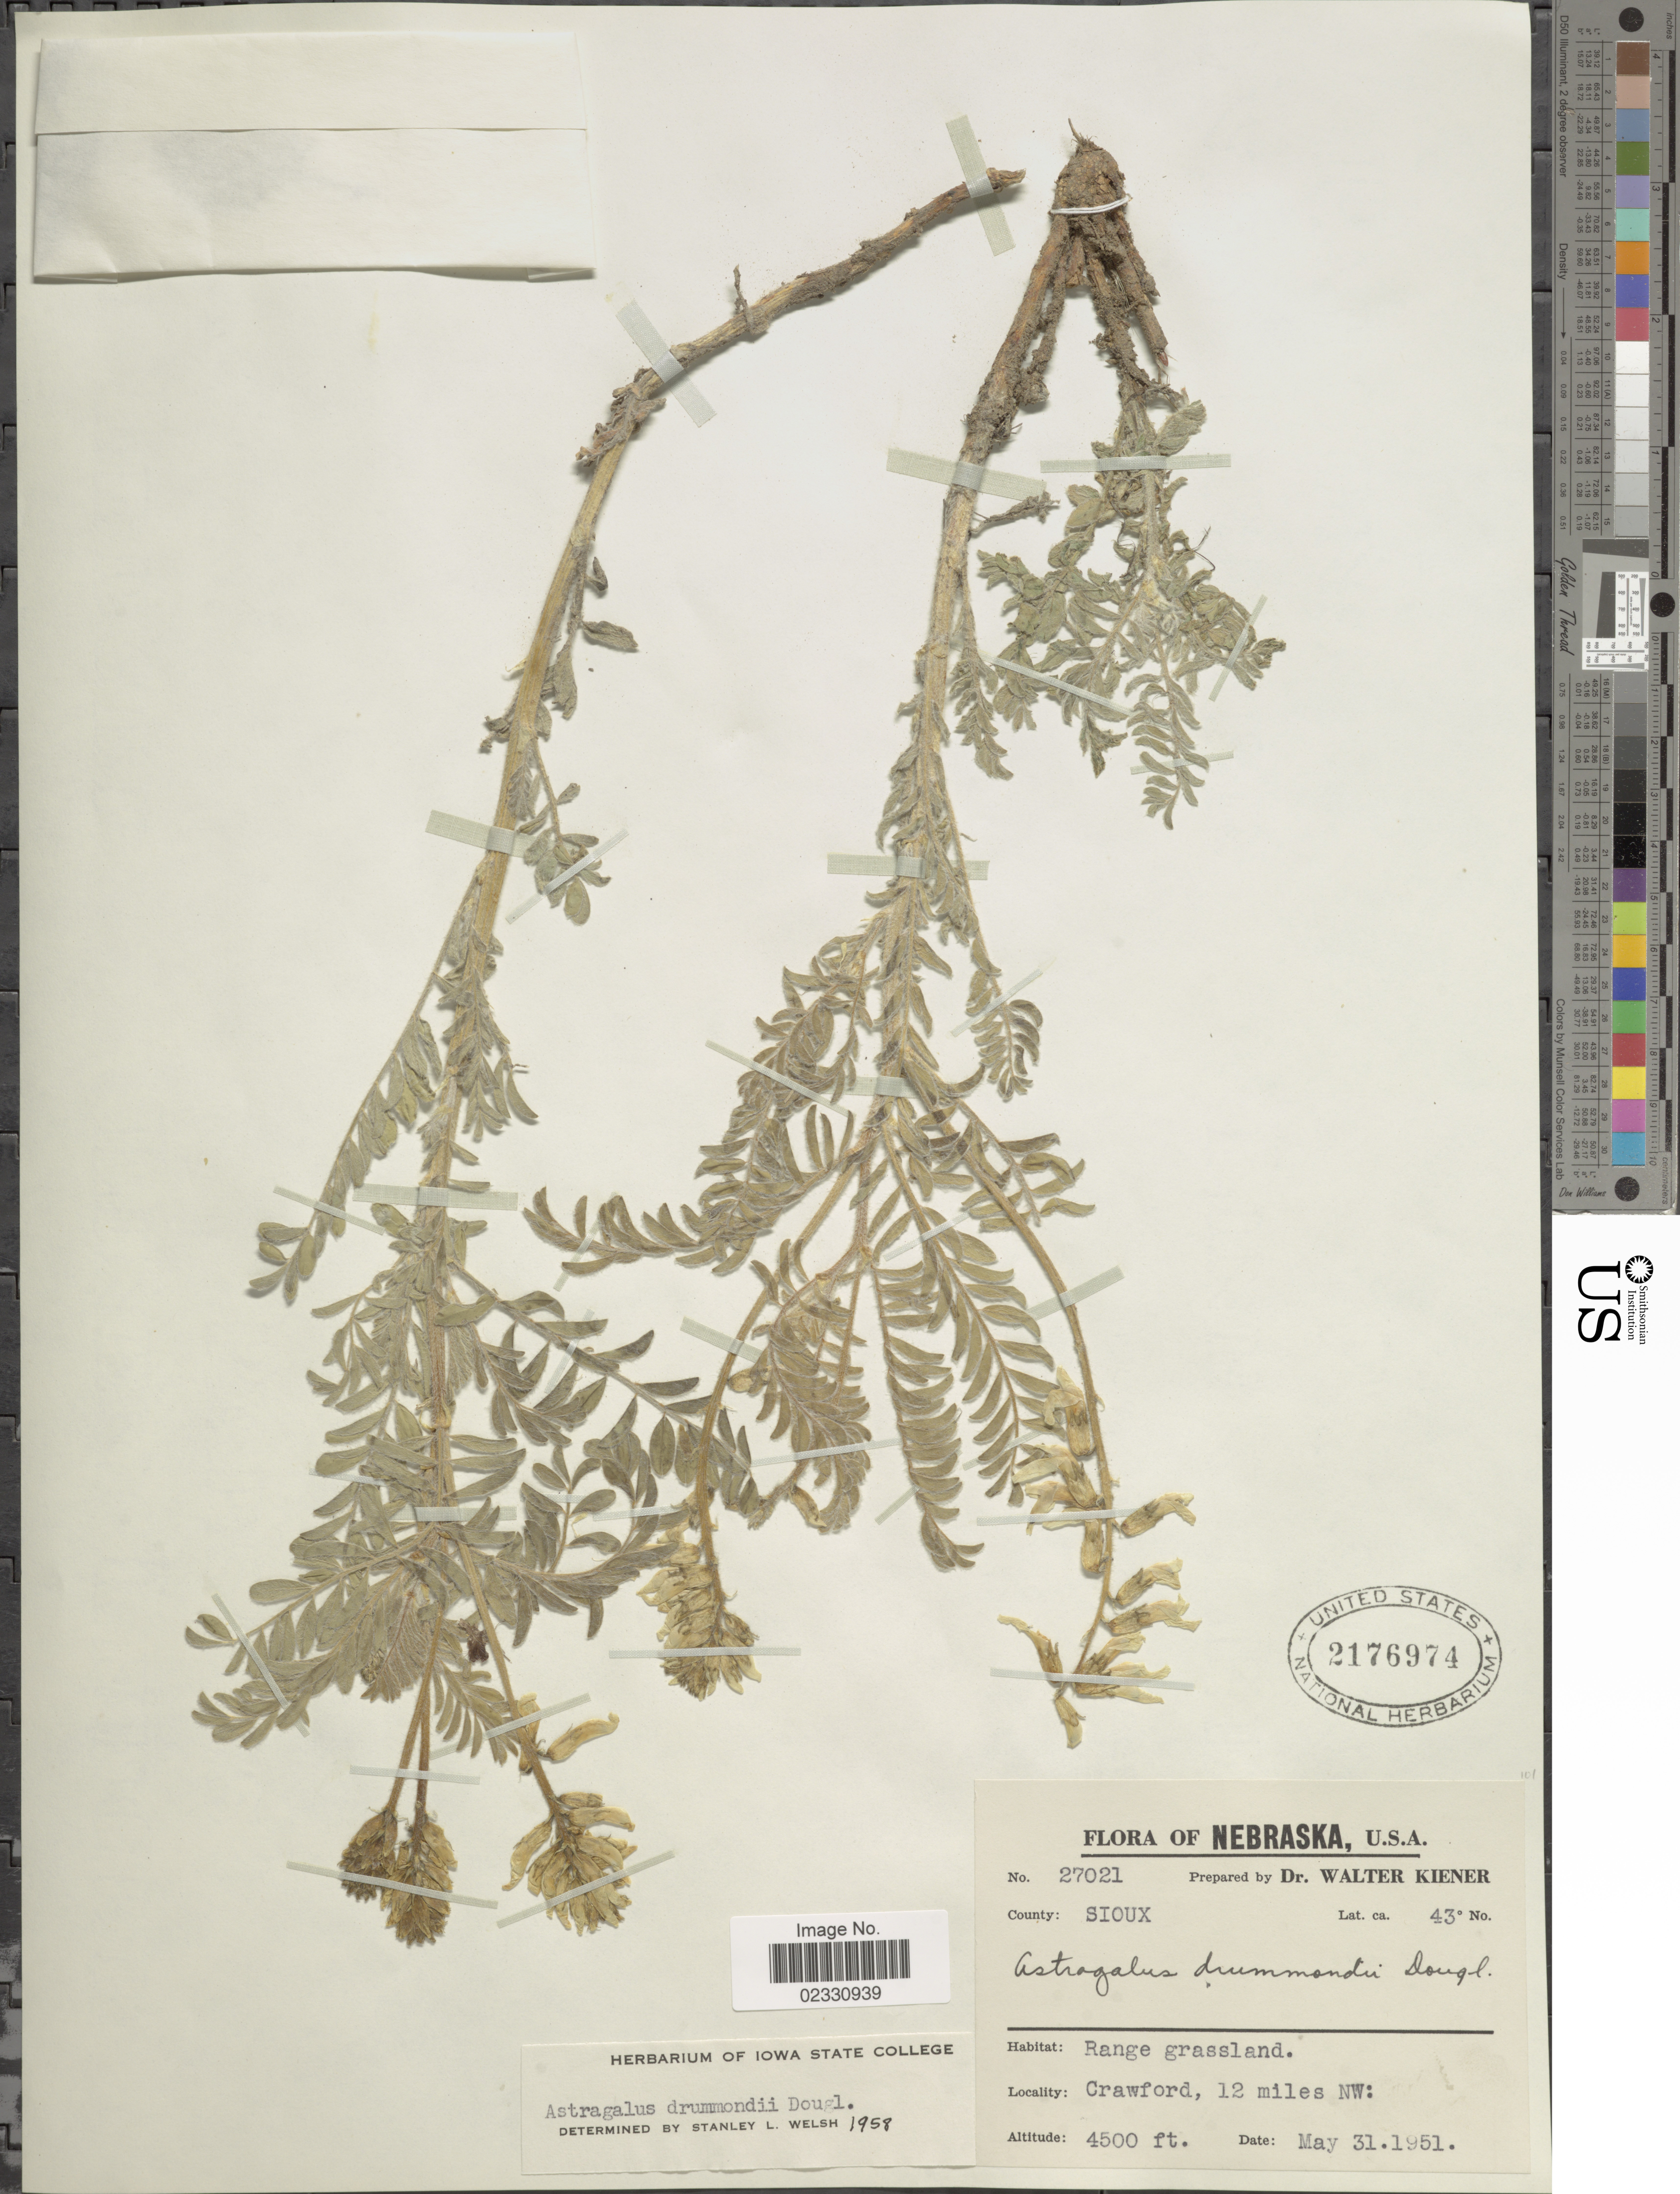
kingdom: Plantae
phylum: Tracheophyta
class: Magnoliopsida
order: Fabales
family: Fabaceae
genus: Astragalus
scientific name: Astragalus drummondii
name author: Hook.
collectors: W. Kiener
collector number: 27021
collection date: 1951-05-31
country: United States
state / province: Nebraska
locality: County: Sioux, Range grassland, Crawford, 12 miles NW:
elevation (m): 1372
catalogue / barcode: US 2176974